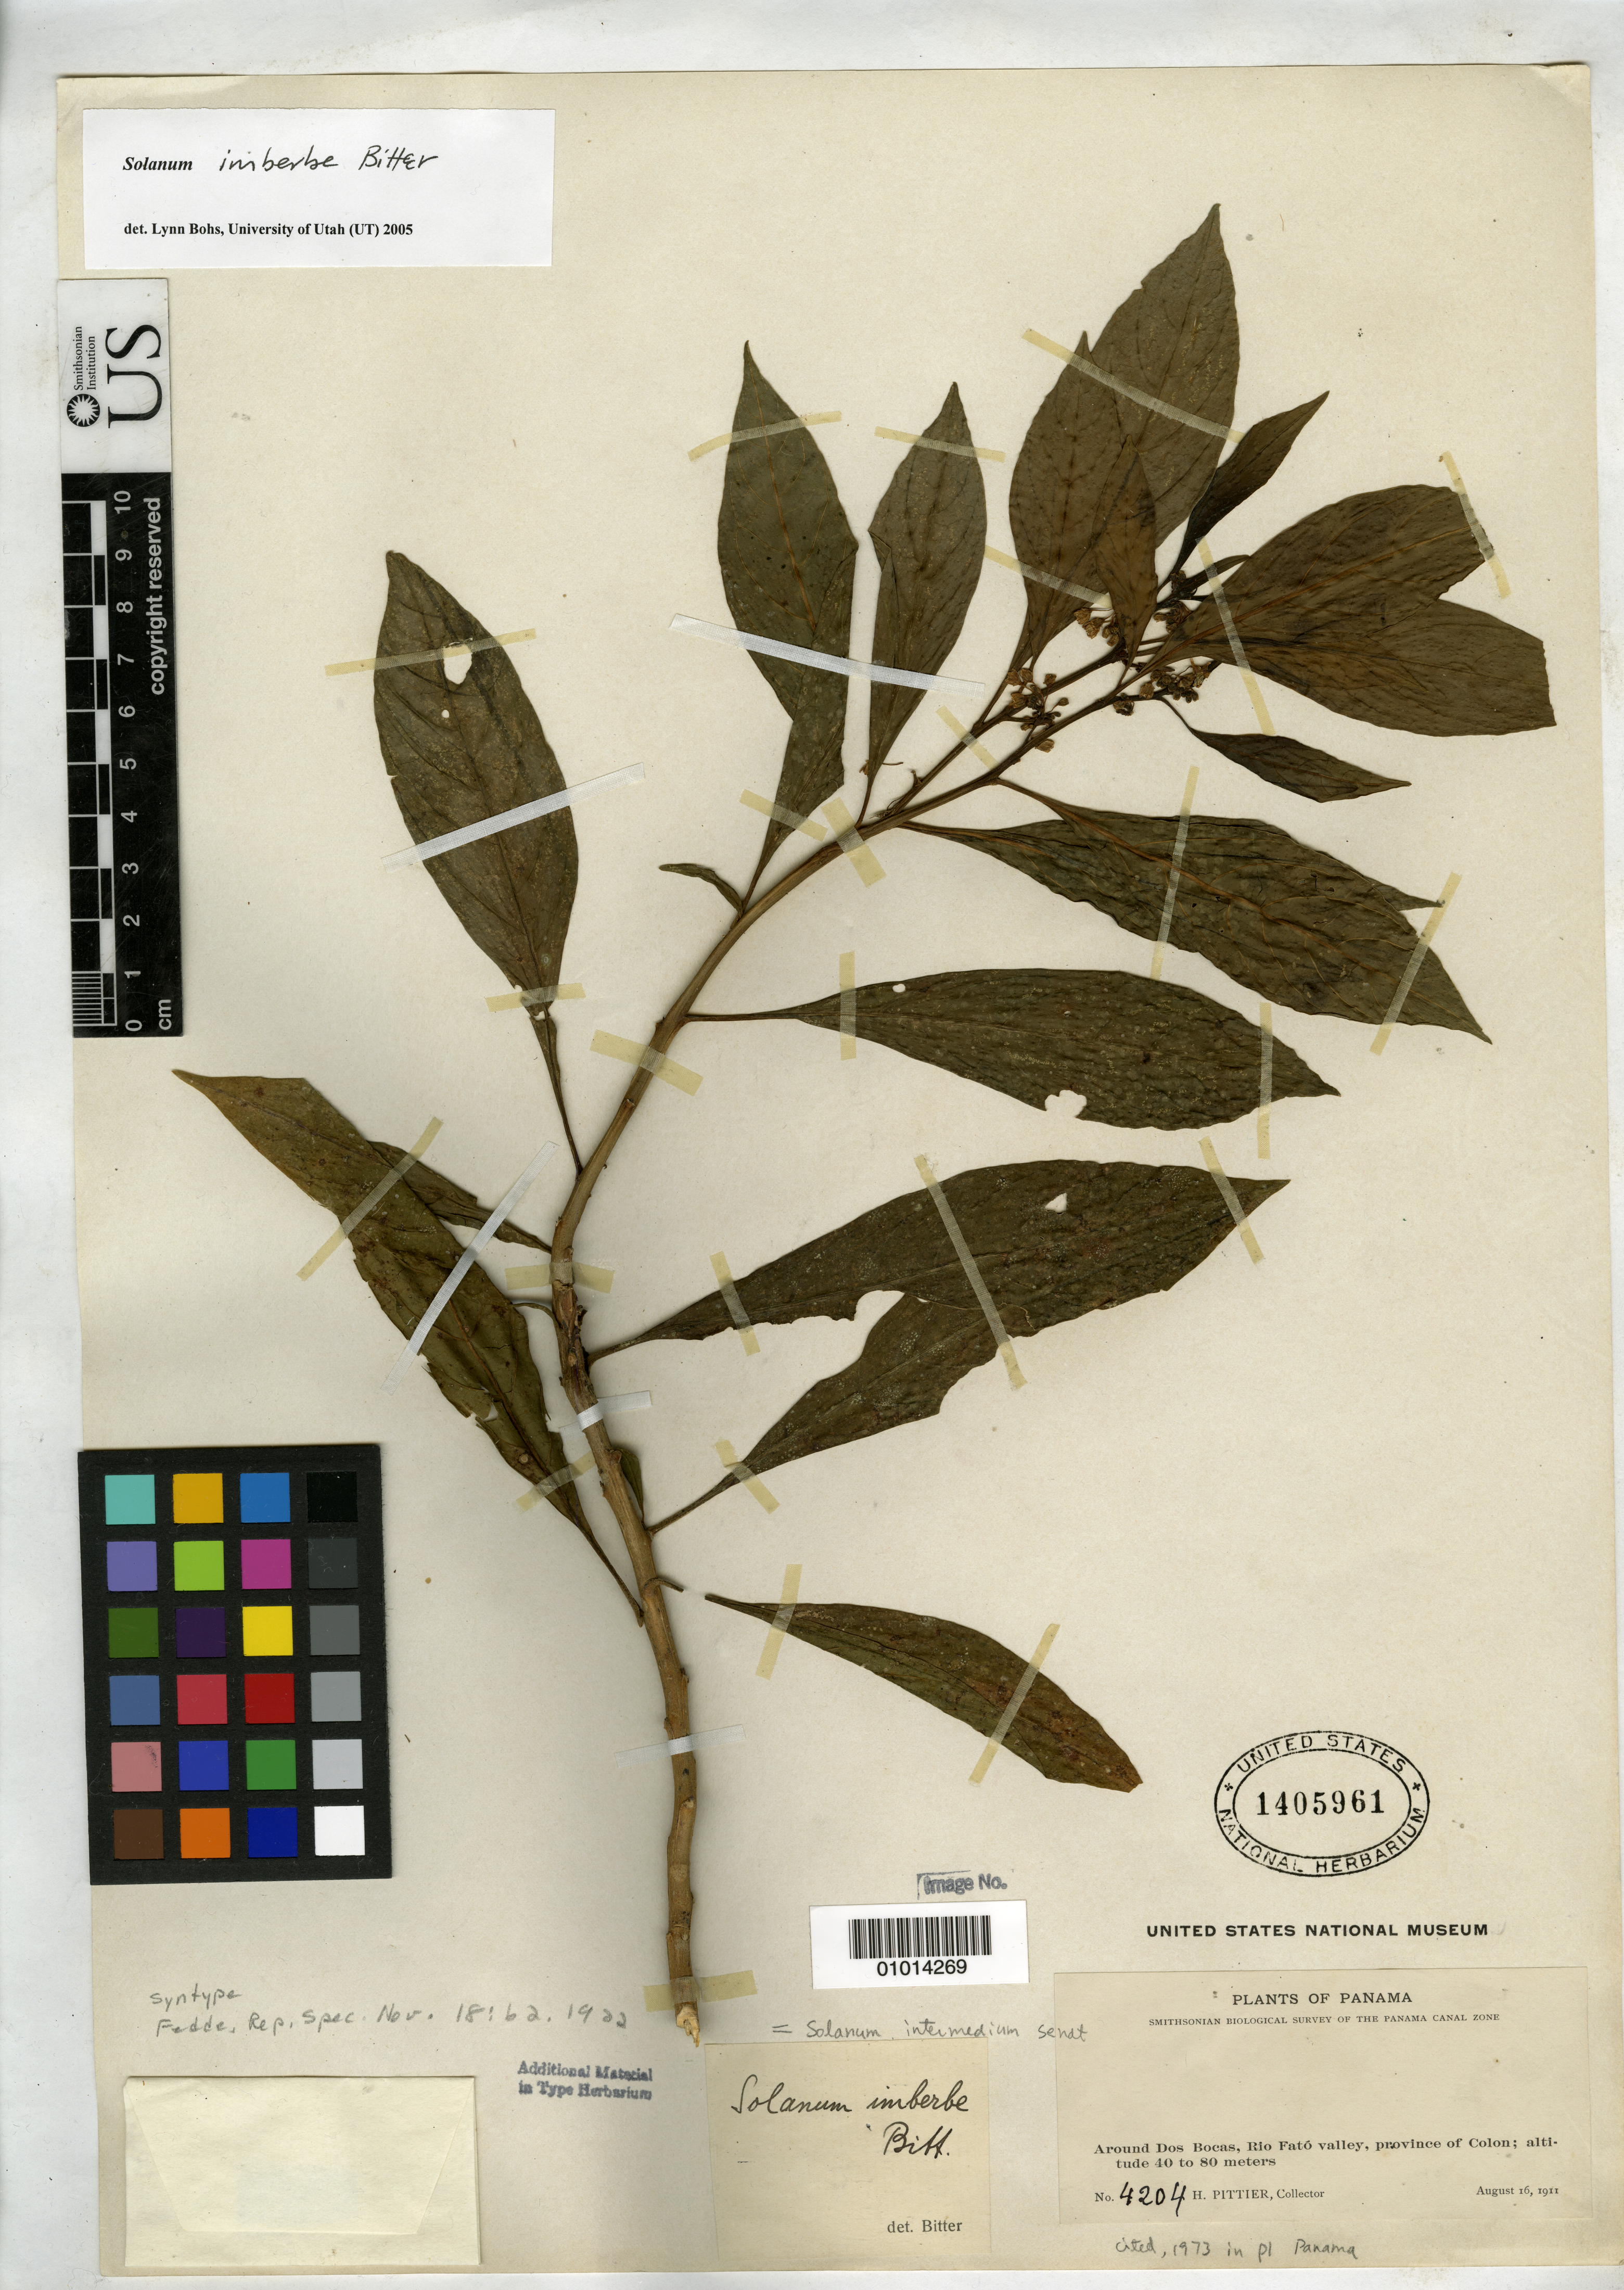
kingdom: Plantae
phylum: Tracheophyta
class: Magnoliopsida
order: Solanales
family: Solanaceae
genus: Solanum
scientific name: Solanum imberbe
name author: Bitter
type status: Isotype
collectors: H. F. Pittier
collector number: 4204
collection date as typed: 16 Aug 1911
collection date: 1911-08-16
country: Panama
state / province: Colón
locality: Rio Fato Valley, dos Bocas.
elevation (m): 40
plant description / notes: Annotated (unsigned, undated) as "isosyntype" but protologue clearly indicates (in German) that US sheet 679305 (Pittier 4204) is the "typus" [=holotype]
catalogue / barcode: US 1405961